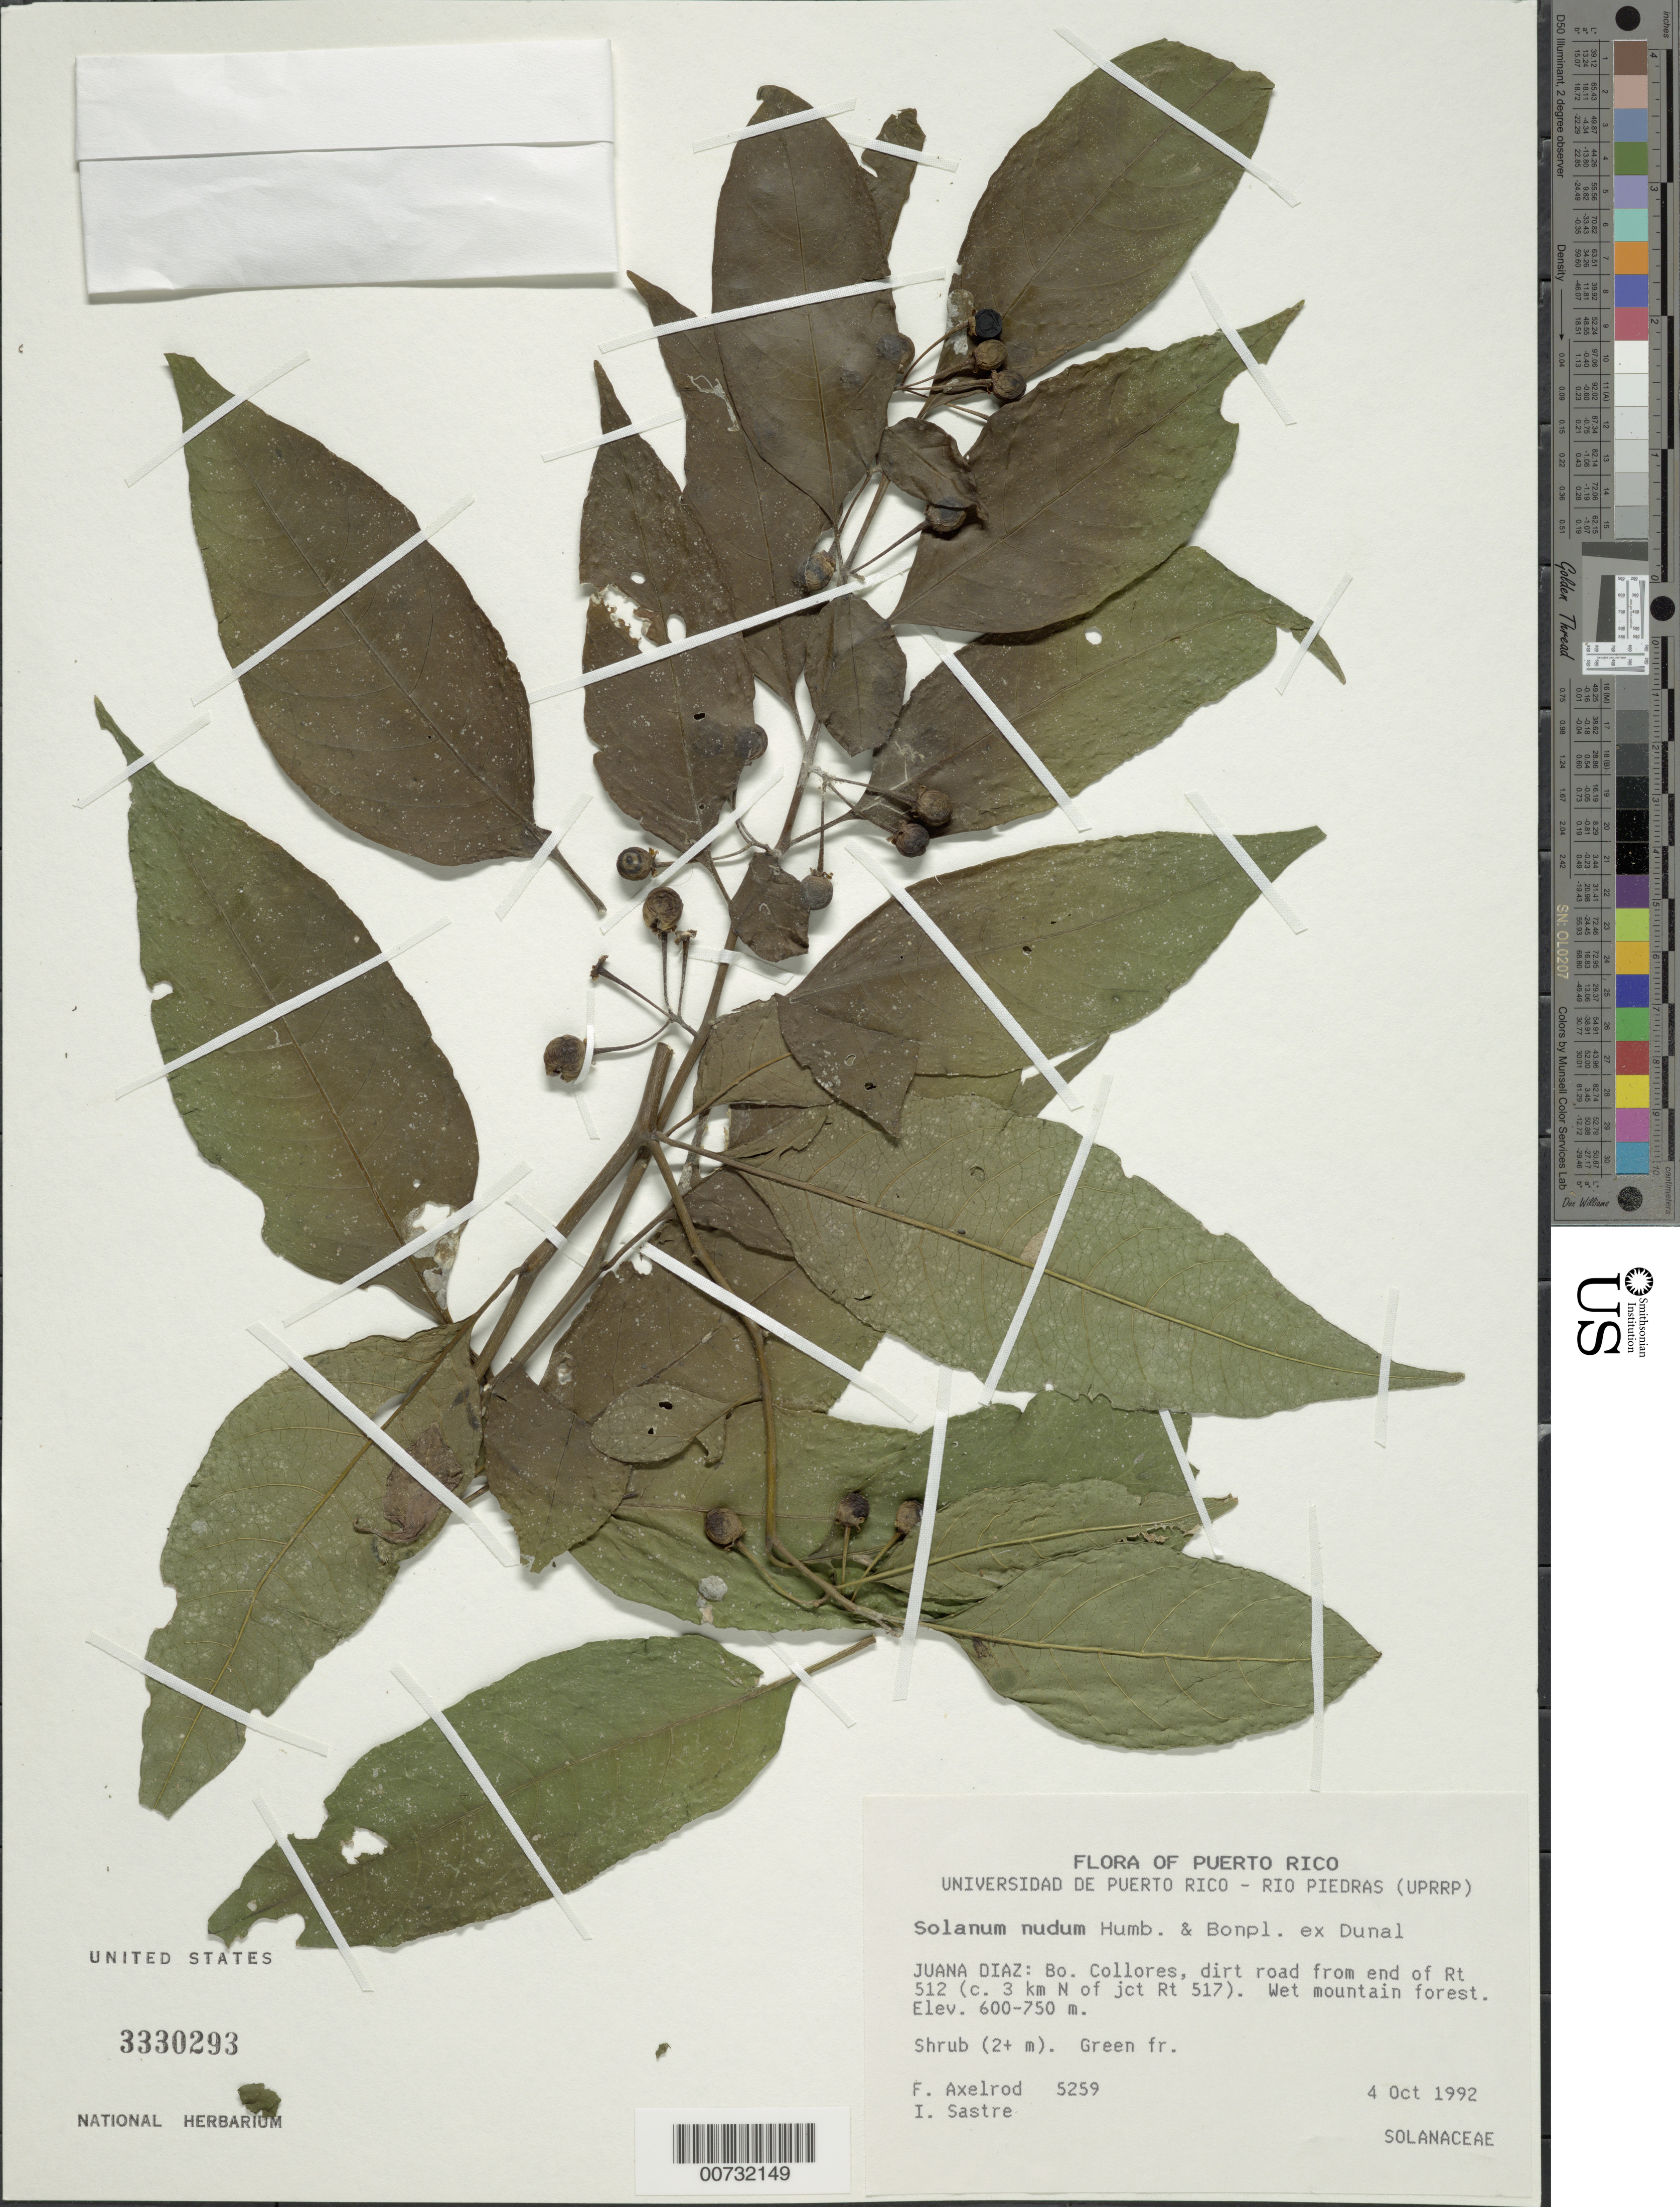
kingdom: Plantae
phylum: Tracheophyta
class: Magnoliopsida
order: Solanales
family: Solanaceae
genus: Solanum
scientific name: Solanum nudum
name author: Dunal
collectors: F. S. Axelrod & I. Sastre-de Jesús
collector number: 5259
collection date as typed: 04 Oct 1992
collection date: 1992-10-04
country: Puerto Rico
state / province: Juana Díaz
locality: Juana Diaz: Bo. Collores, dirt road from end of Rte 512 (c. 3 km N of jct Rte 517)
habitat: Wet mountain forest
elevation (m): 600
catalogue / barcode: US 3330293